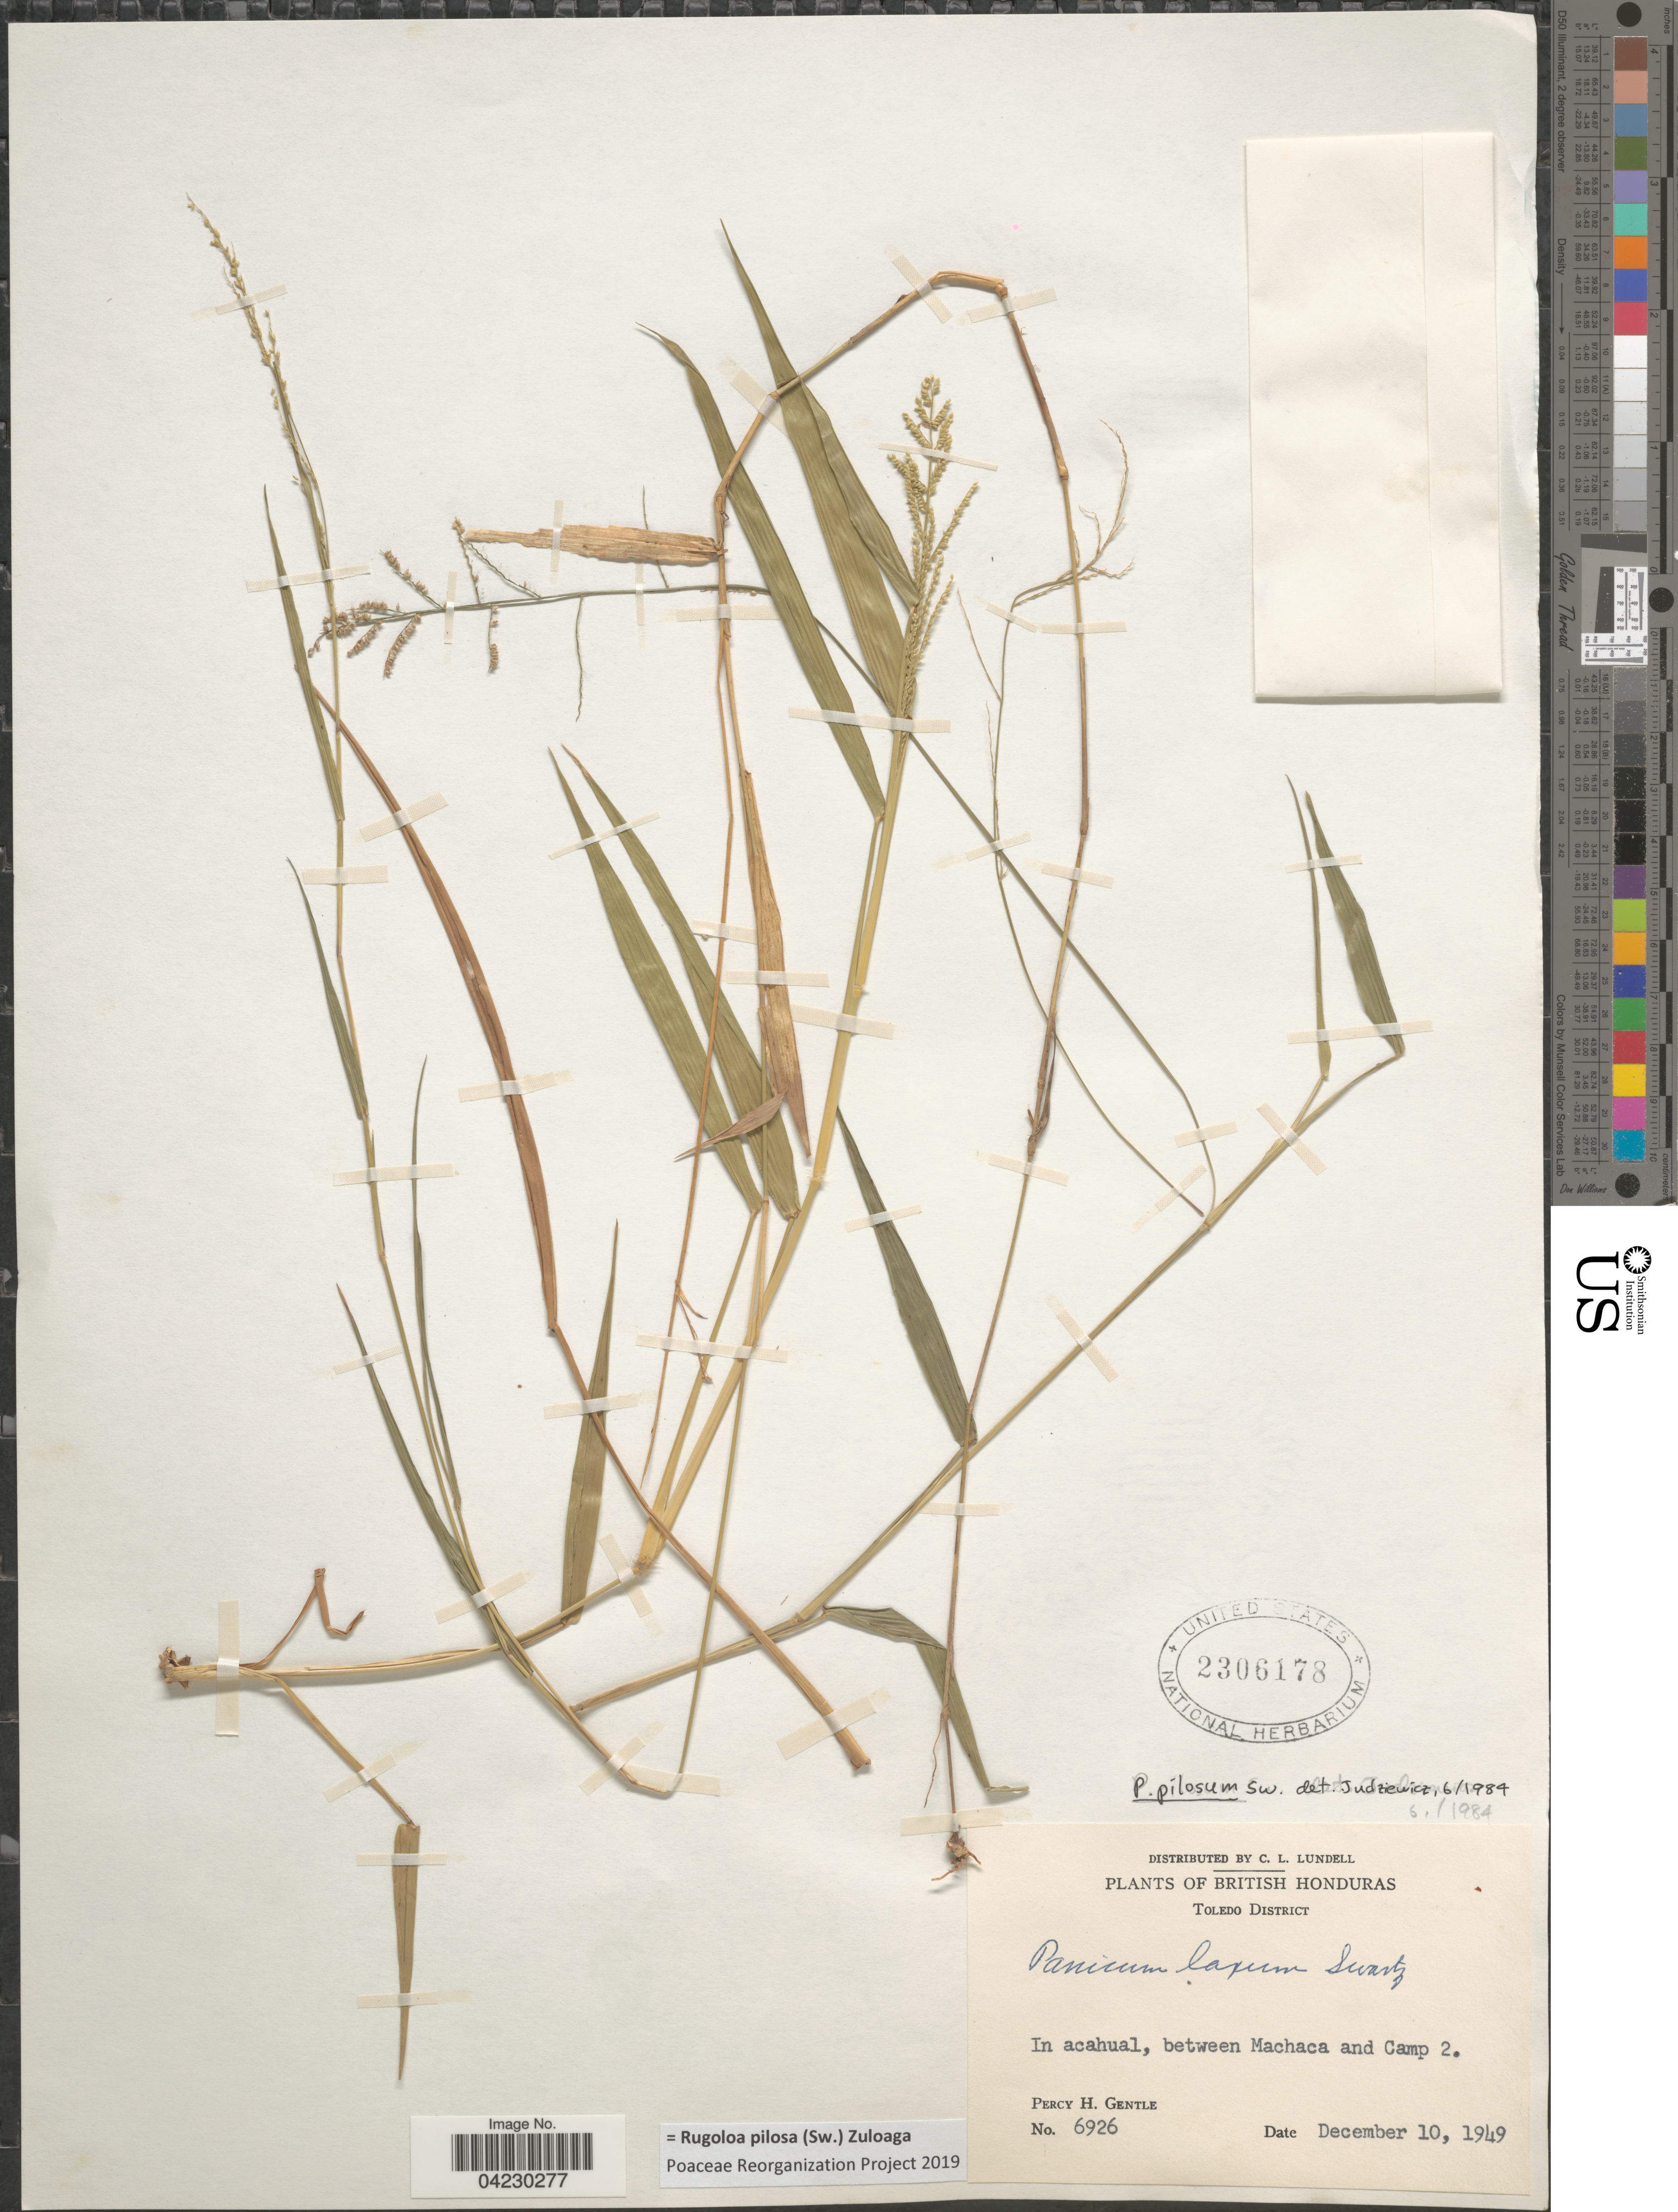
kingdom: Plantae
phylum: Tracheophyta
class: Liliopsida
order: Poales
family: Poaceae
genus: Rugoloa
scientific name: Rugoloa pilosa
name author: (Sw.) Zuloaga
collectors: P. H. Gentle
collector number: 6926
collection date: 1949-12-10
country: Belize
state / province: Toledo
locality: British Honduras. Toledo District. In acahual, between Machaca and Camp 2.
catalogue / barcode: US 2306178